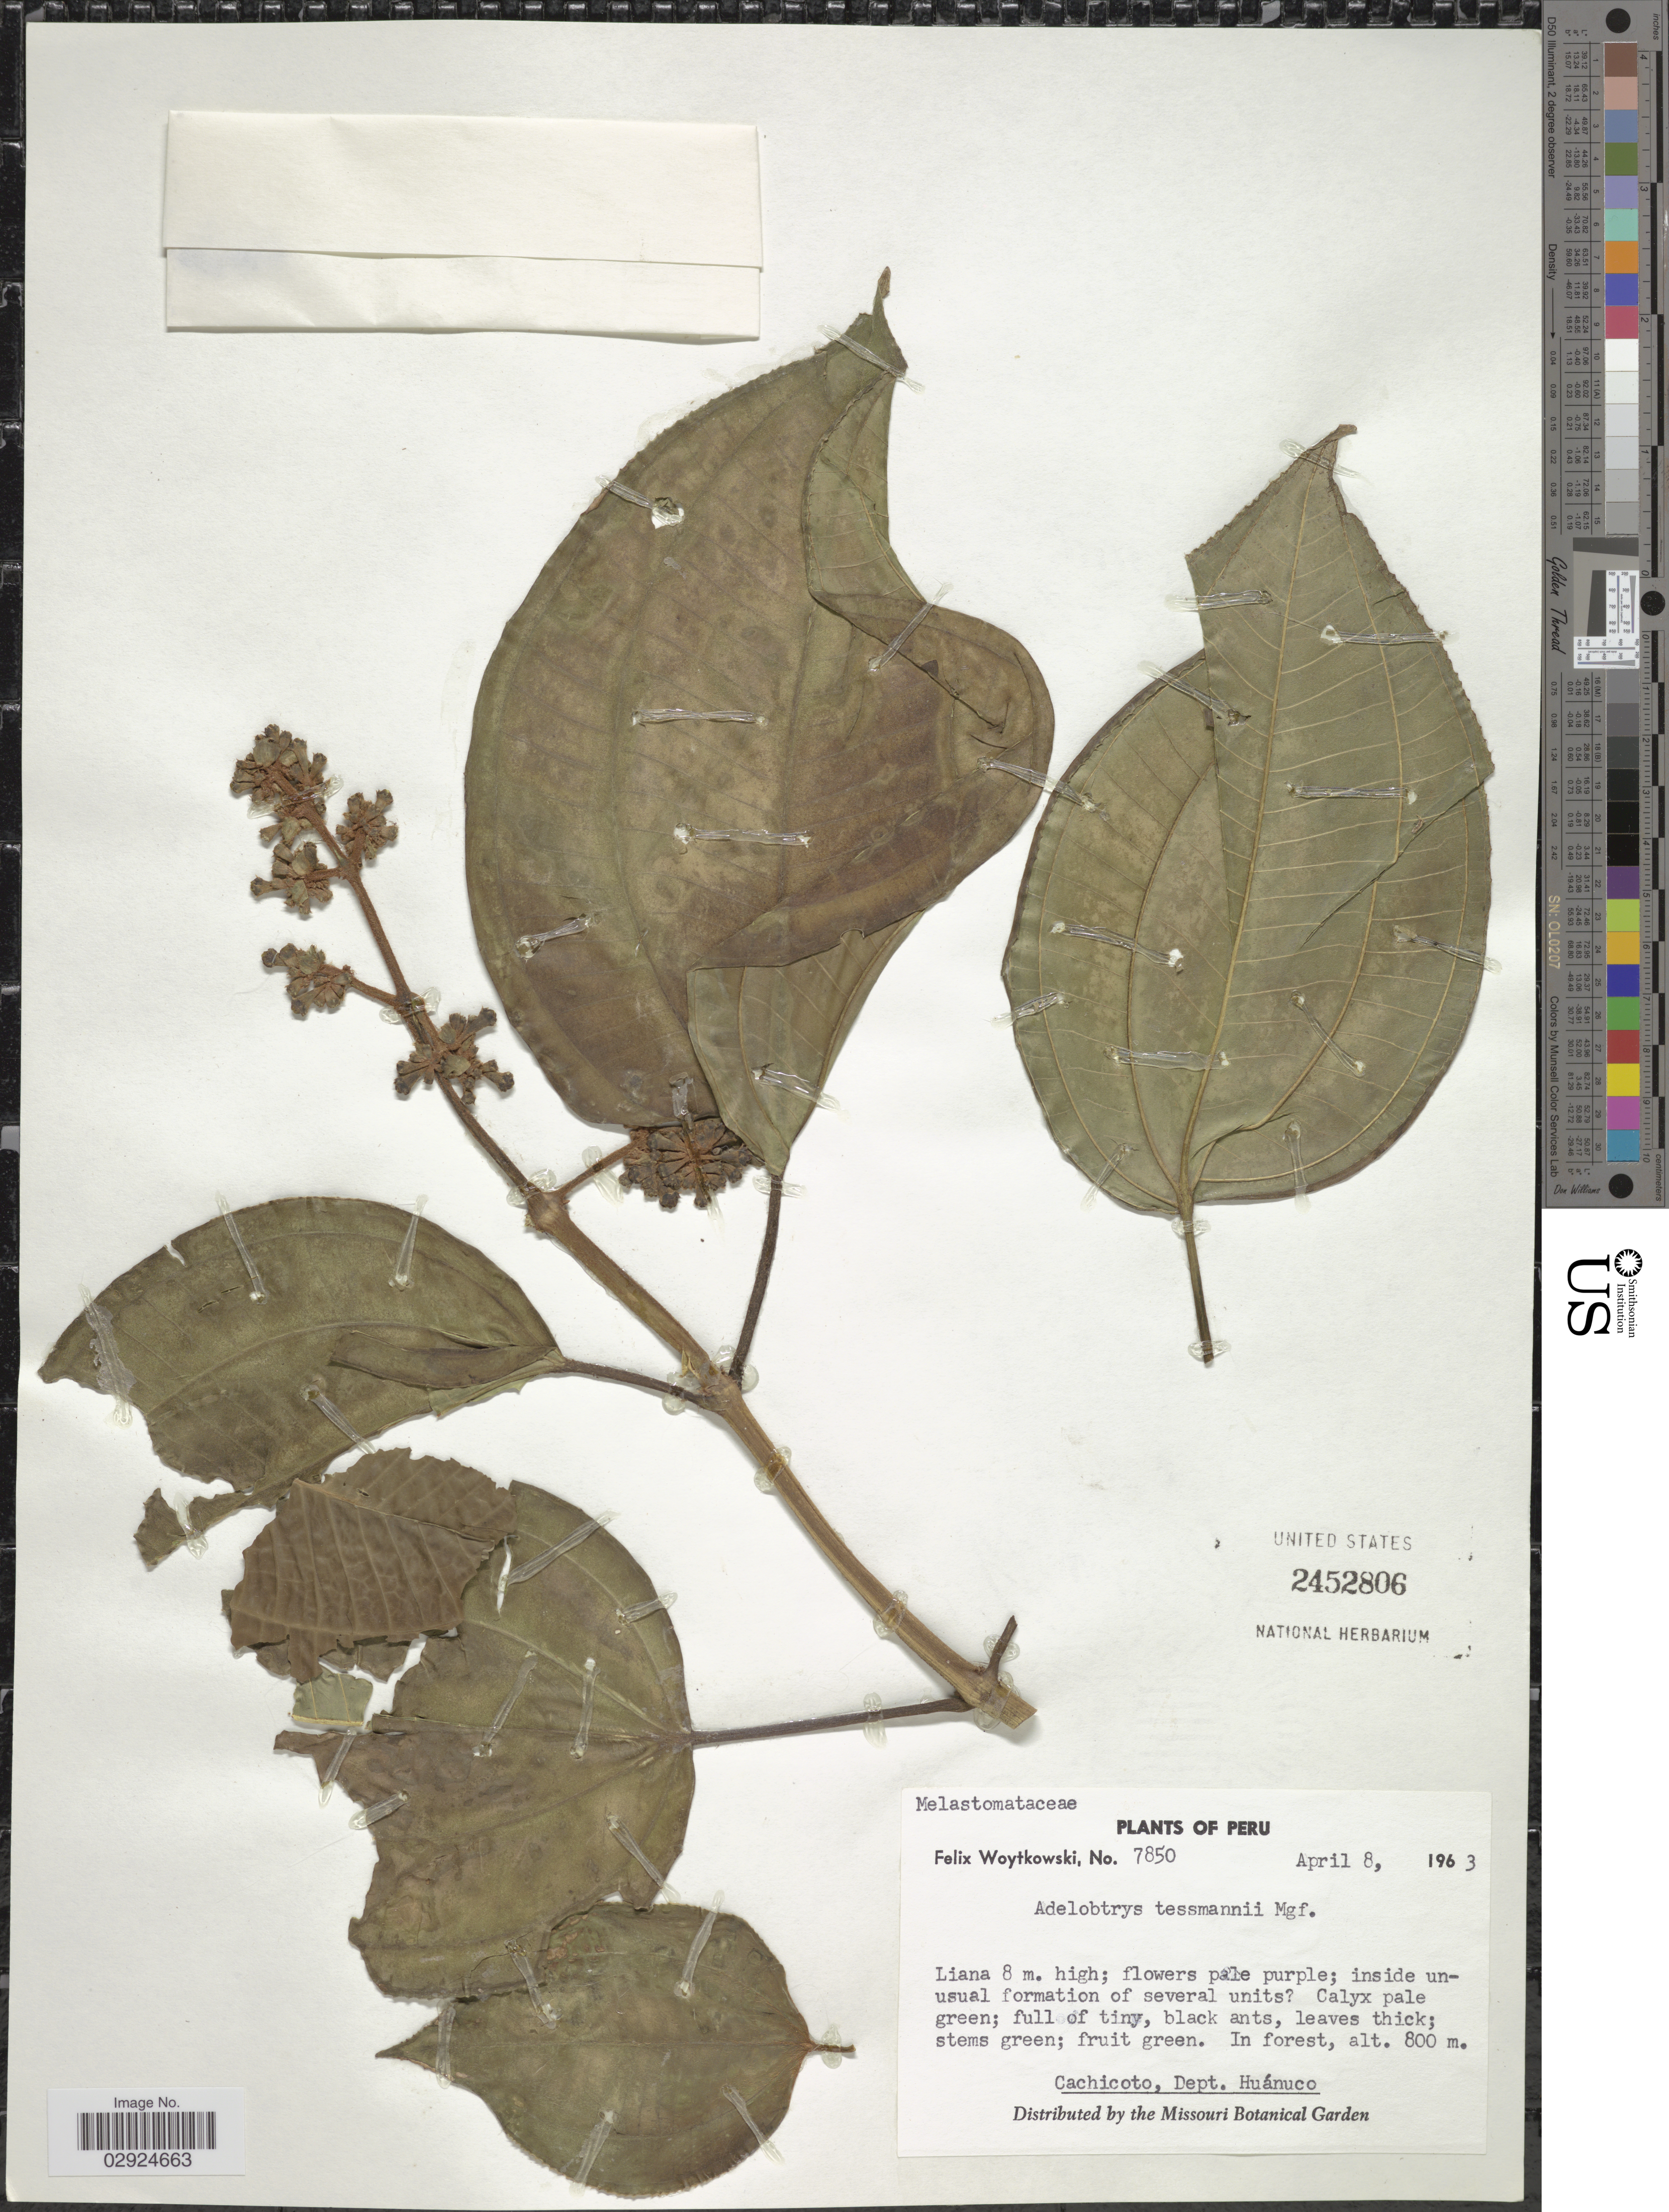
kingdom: Plantae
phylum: Tracheophyta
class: Magnoliopsida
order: Myrtales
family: Melastomataceae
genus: Adelobotrys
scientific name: Adelobotrys tessmannii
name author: Markgr.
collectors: F. Woytkowski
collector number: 7850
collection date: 1963-04-08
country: Peru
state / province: Huánuco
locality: Cachicoto.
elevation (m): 800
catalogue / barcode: US 2452806